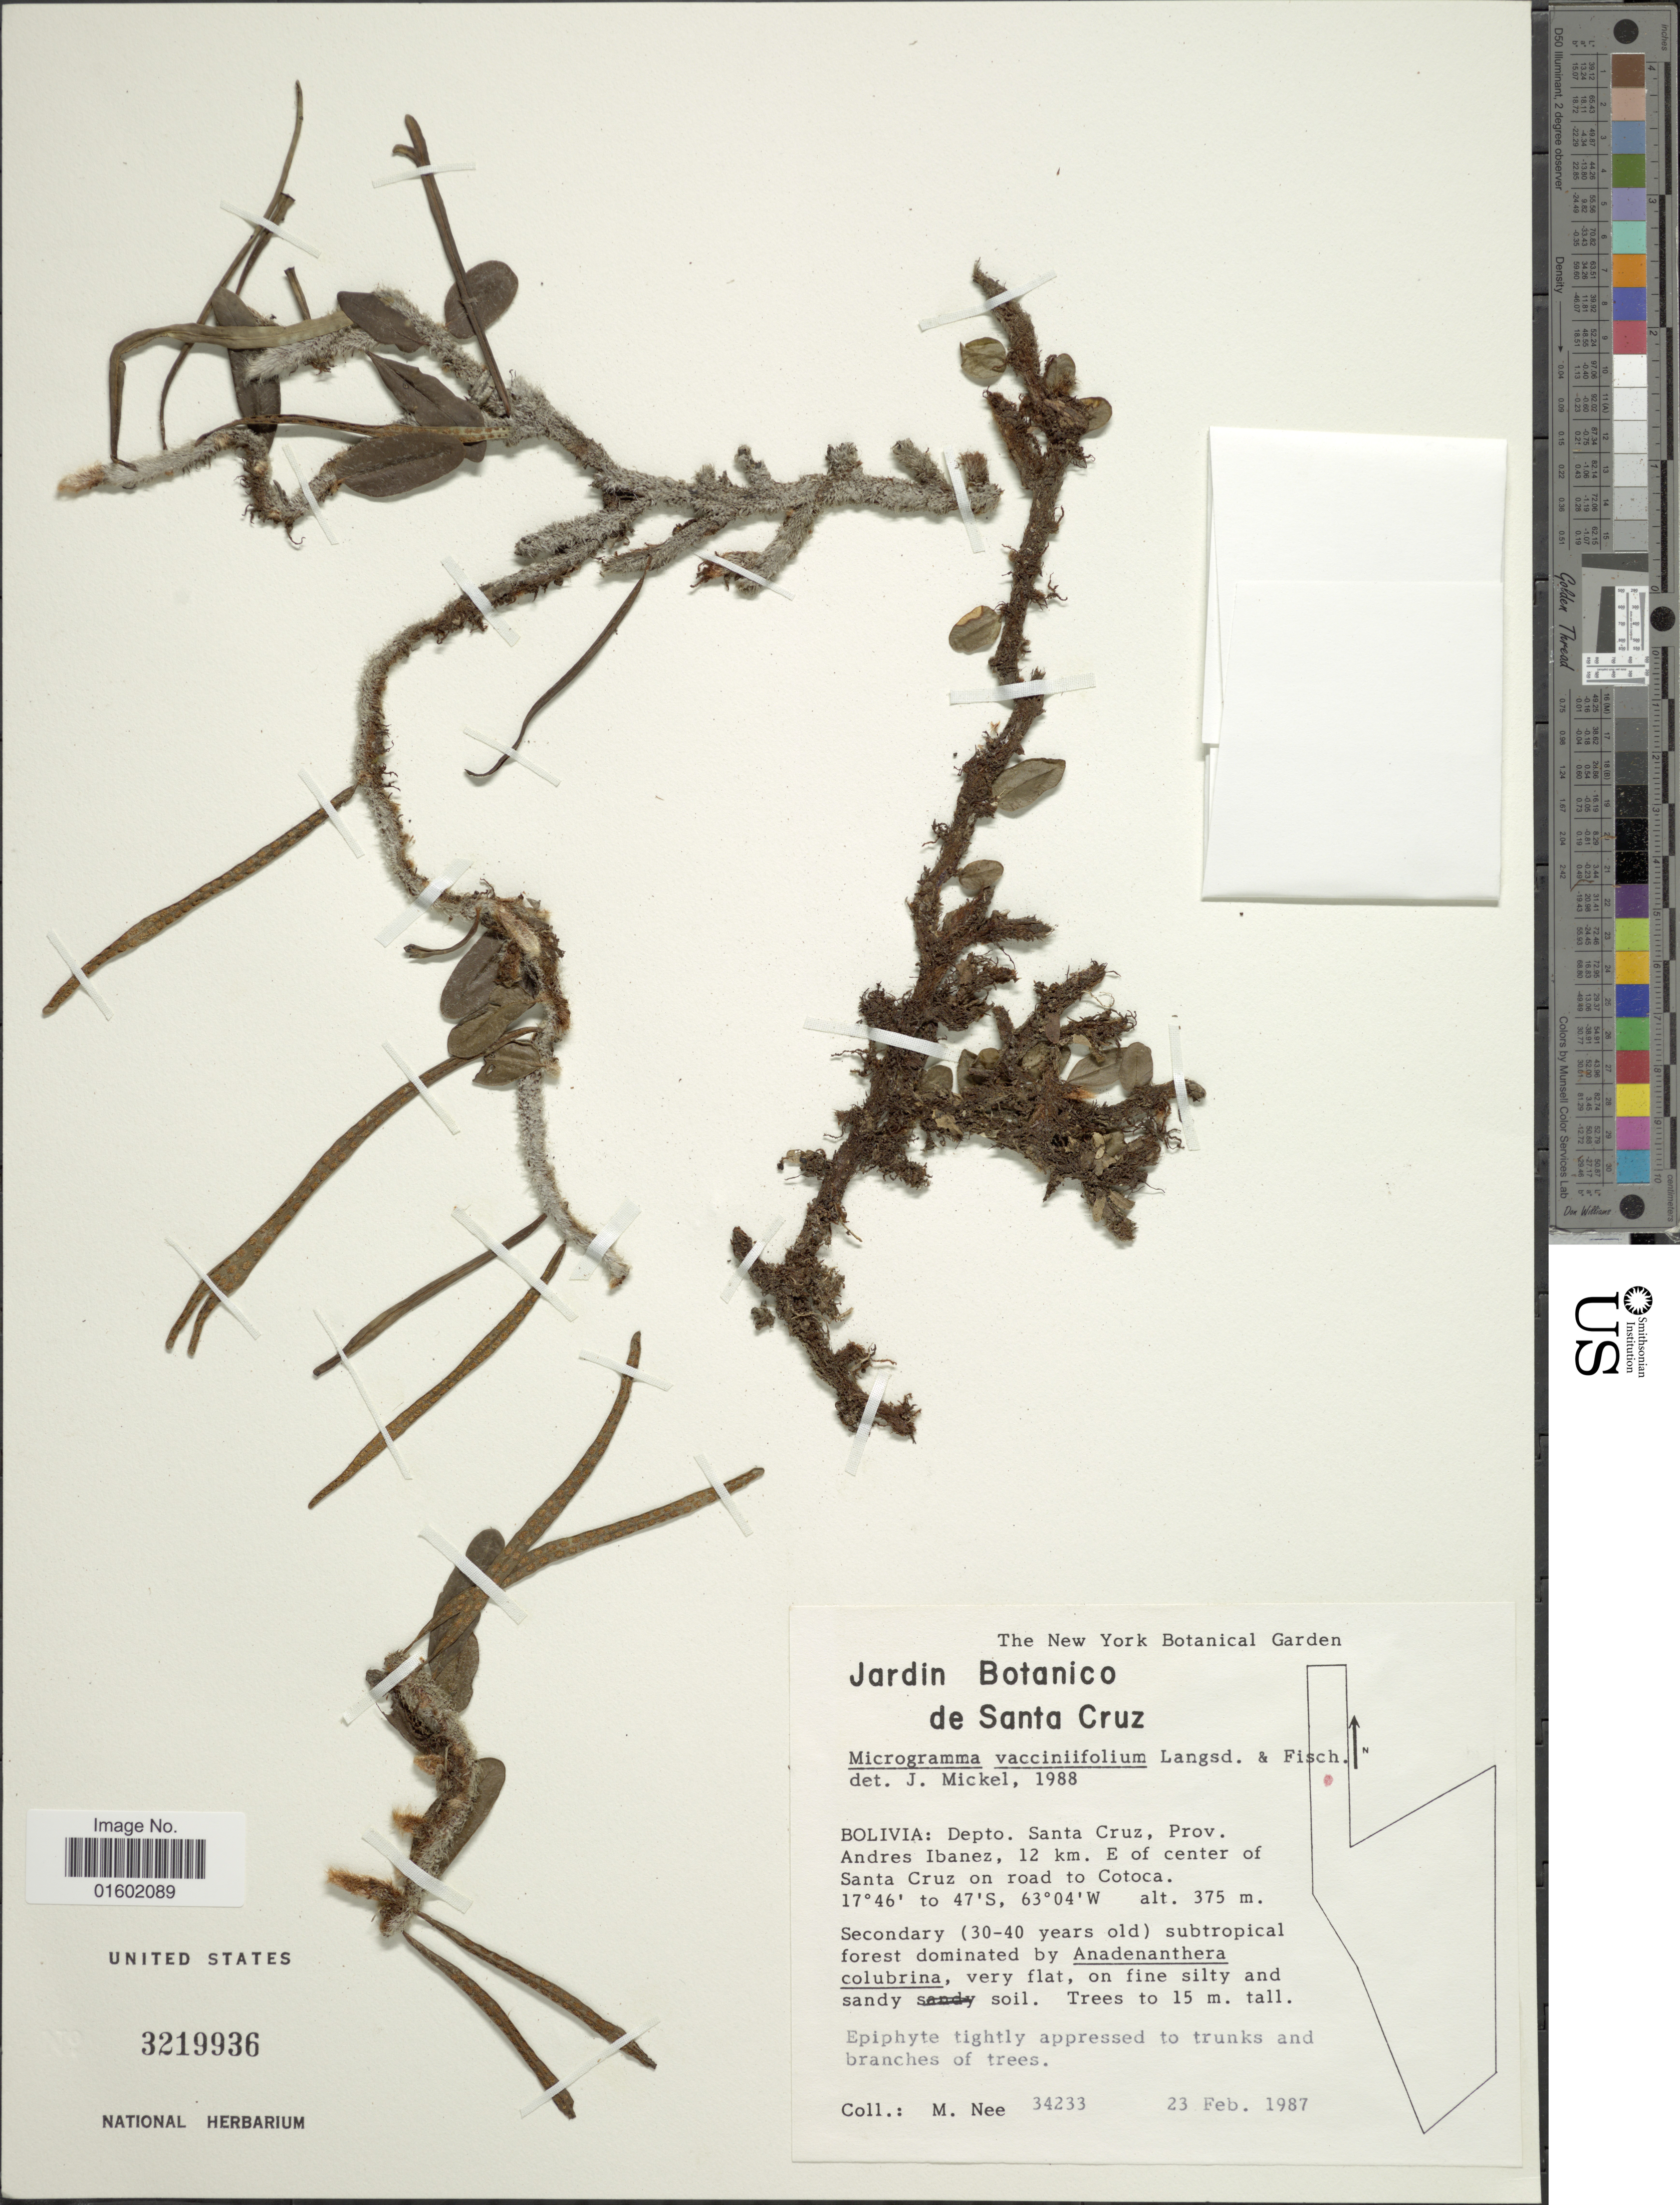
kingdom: Plantae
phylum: Tracheophyta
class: Polypodiopsida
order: Polypodiales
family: Polypodiaceae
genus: Microgramma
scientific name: Microgramma vaccinifolia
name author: (Langsd. & Fisch.) Copel.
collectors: M. Nee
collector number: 34233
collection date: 1987-02-23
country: Bolivia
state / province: Santa Cruz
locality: Depto. Santa Cruz, Prov. Andres Ibanez, 12 km. E of center of Santa Cruz on road to Cotoa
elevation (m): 375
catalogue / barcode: US 3219936